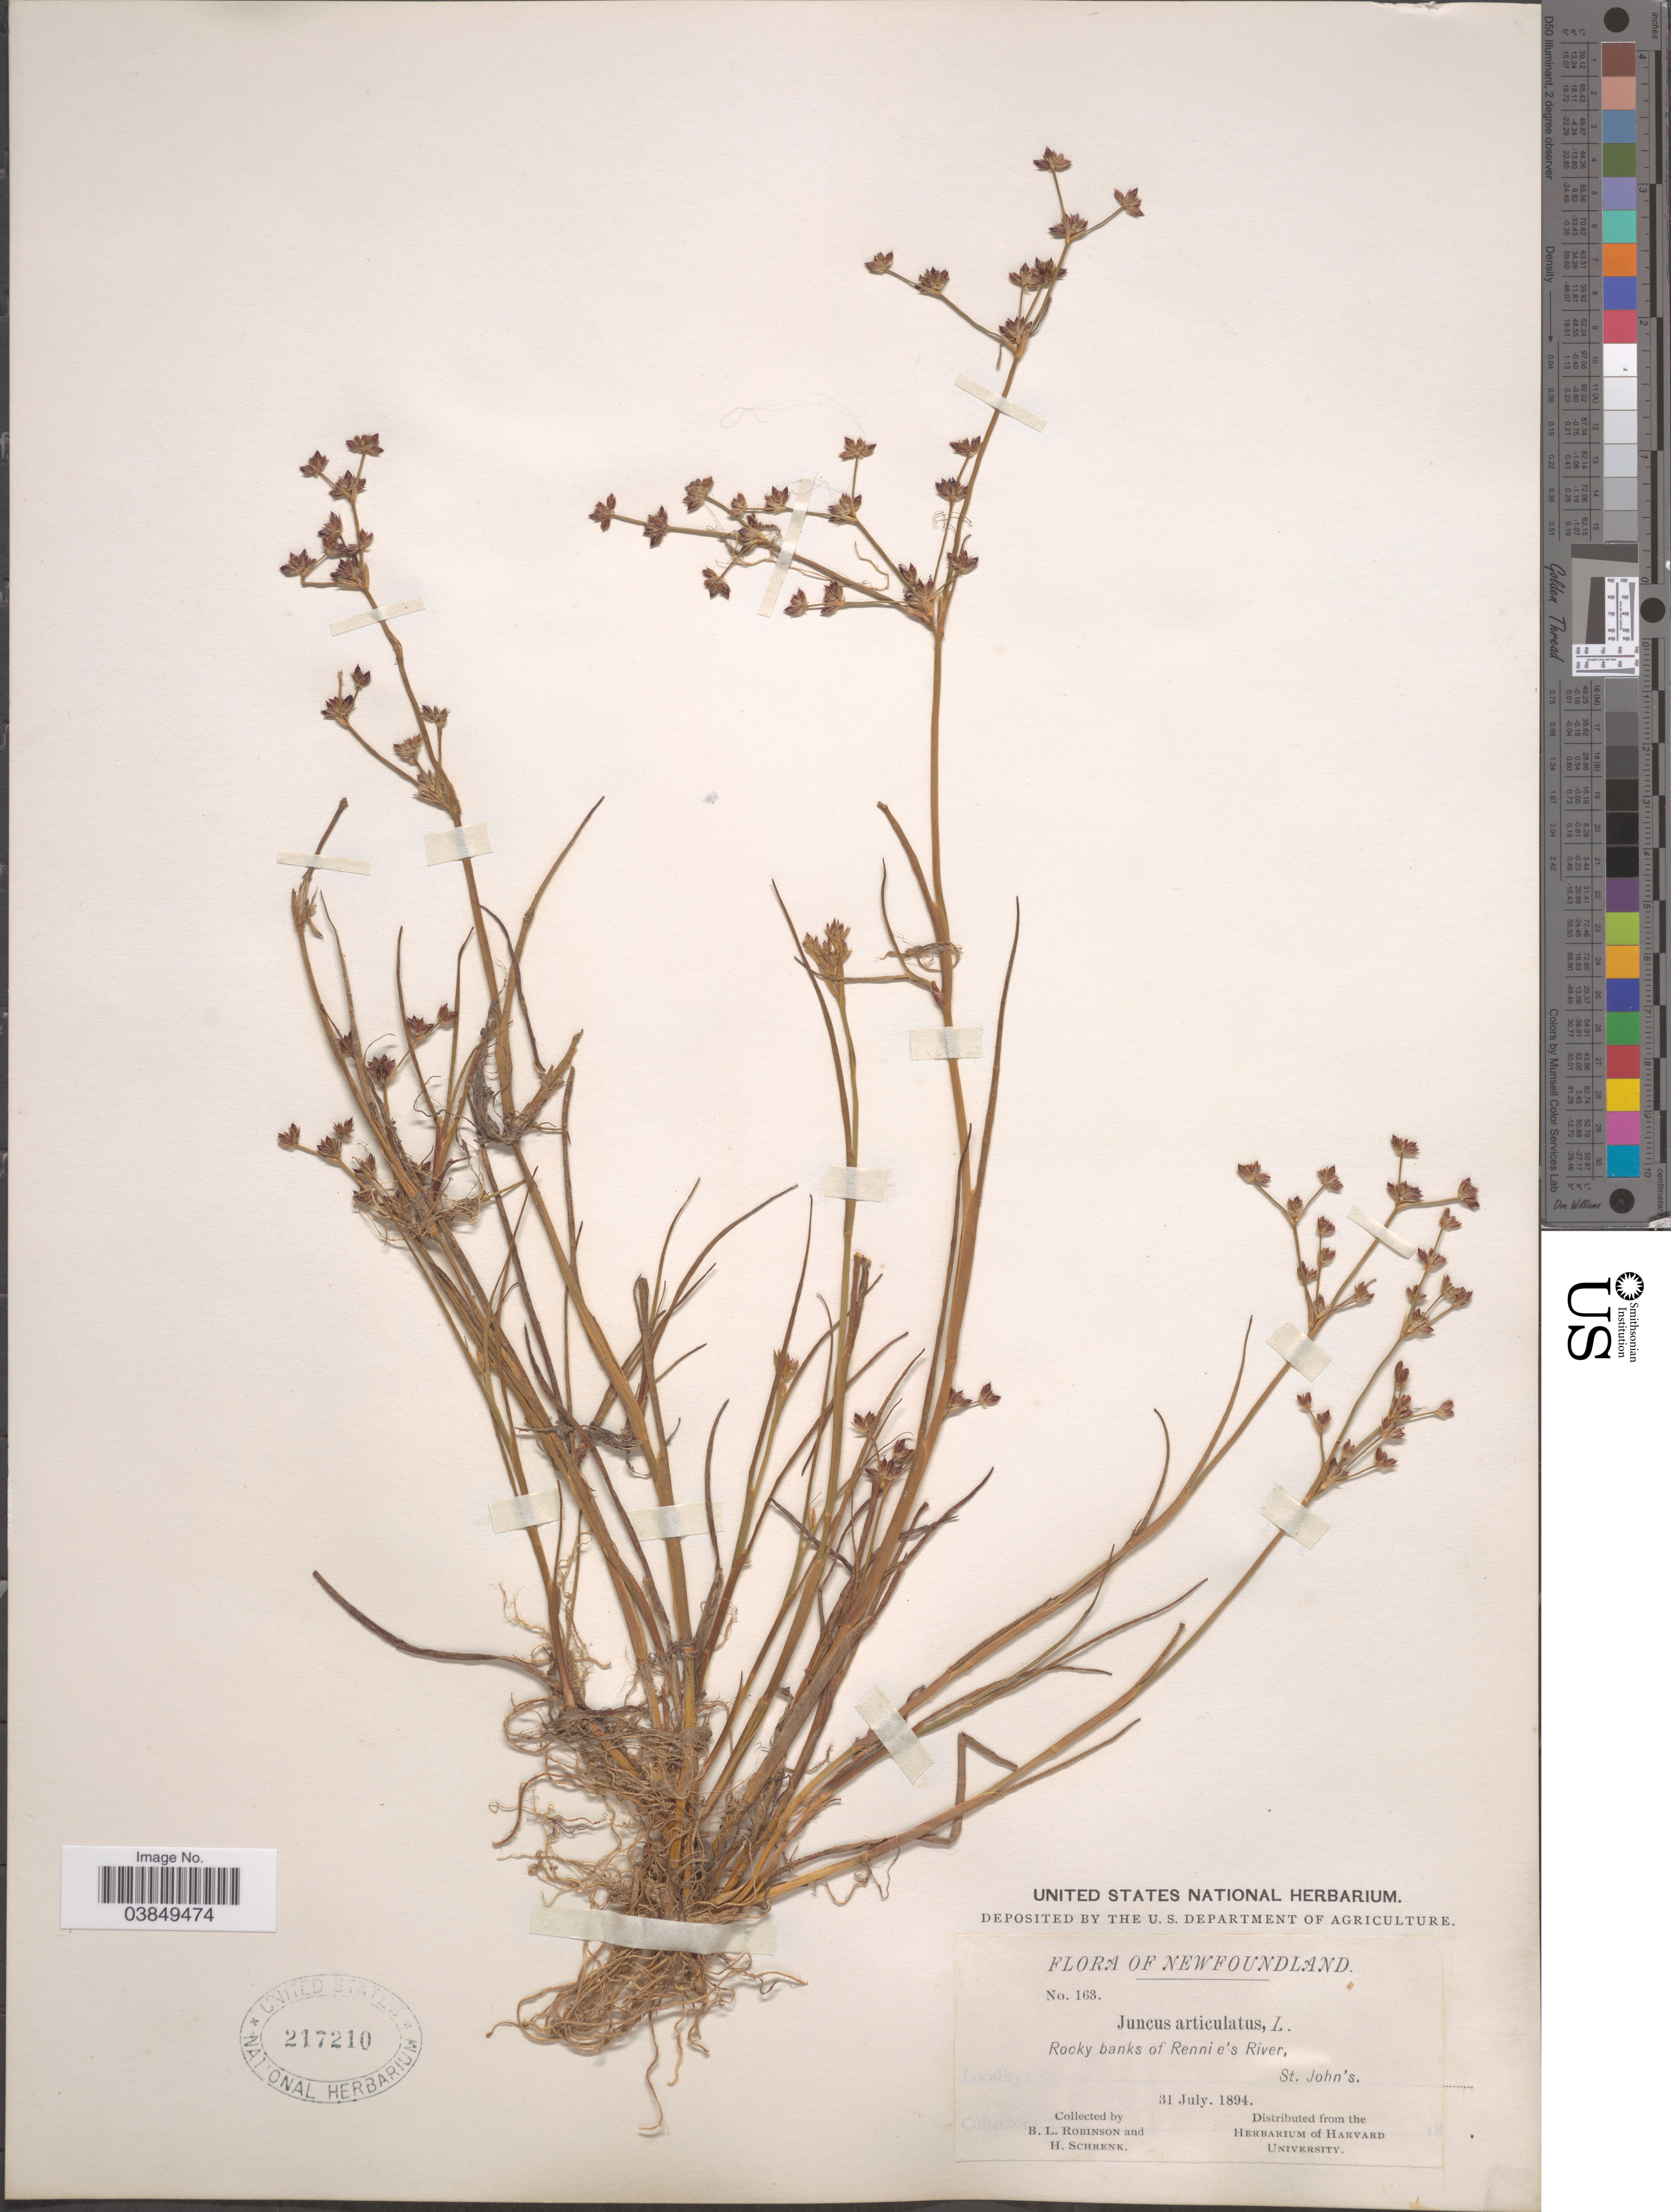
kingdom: Plantae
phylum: Tracheophyta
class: Liliopsida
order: Poales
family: Juncaceae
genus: Juncus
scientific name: Juncus articulatus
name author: L.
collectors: B. L. Robinson & H. Schrenk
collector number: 163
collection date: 1894-07-31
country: Canada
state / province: Newfoundland and Labrador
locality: Rocky banks of Rennie's River, St. John's.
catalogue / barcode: US 217210